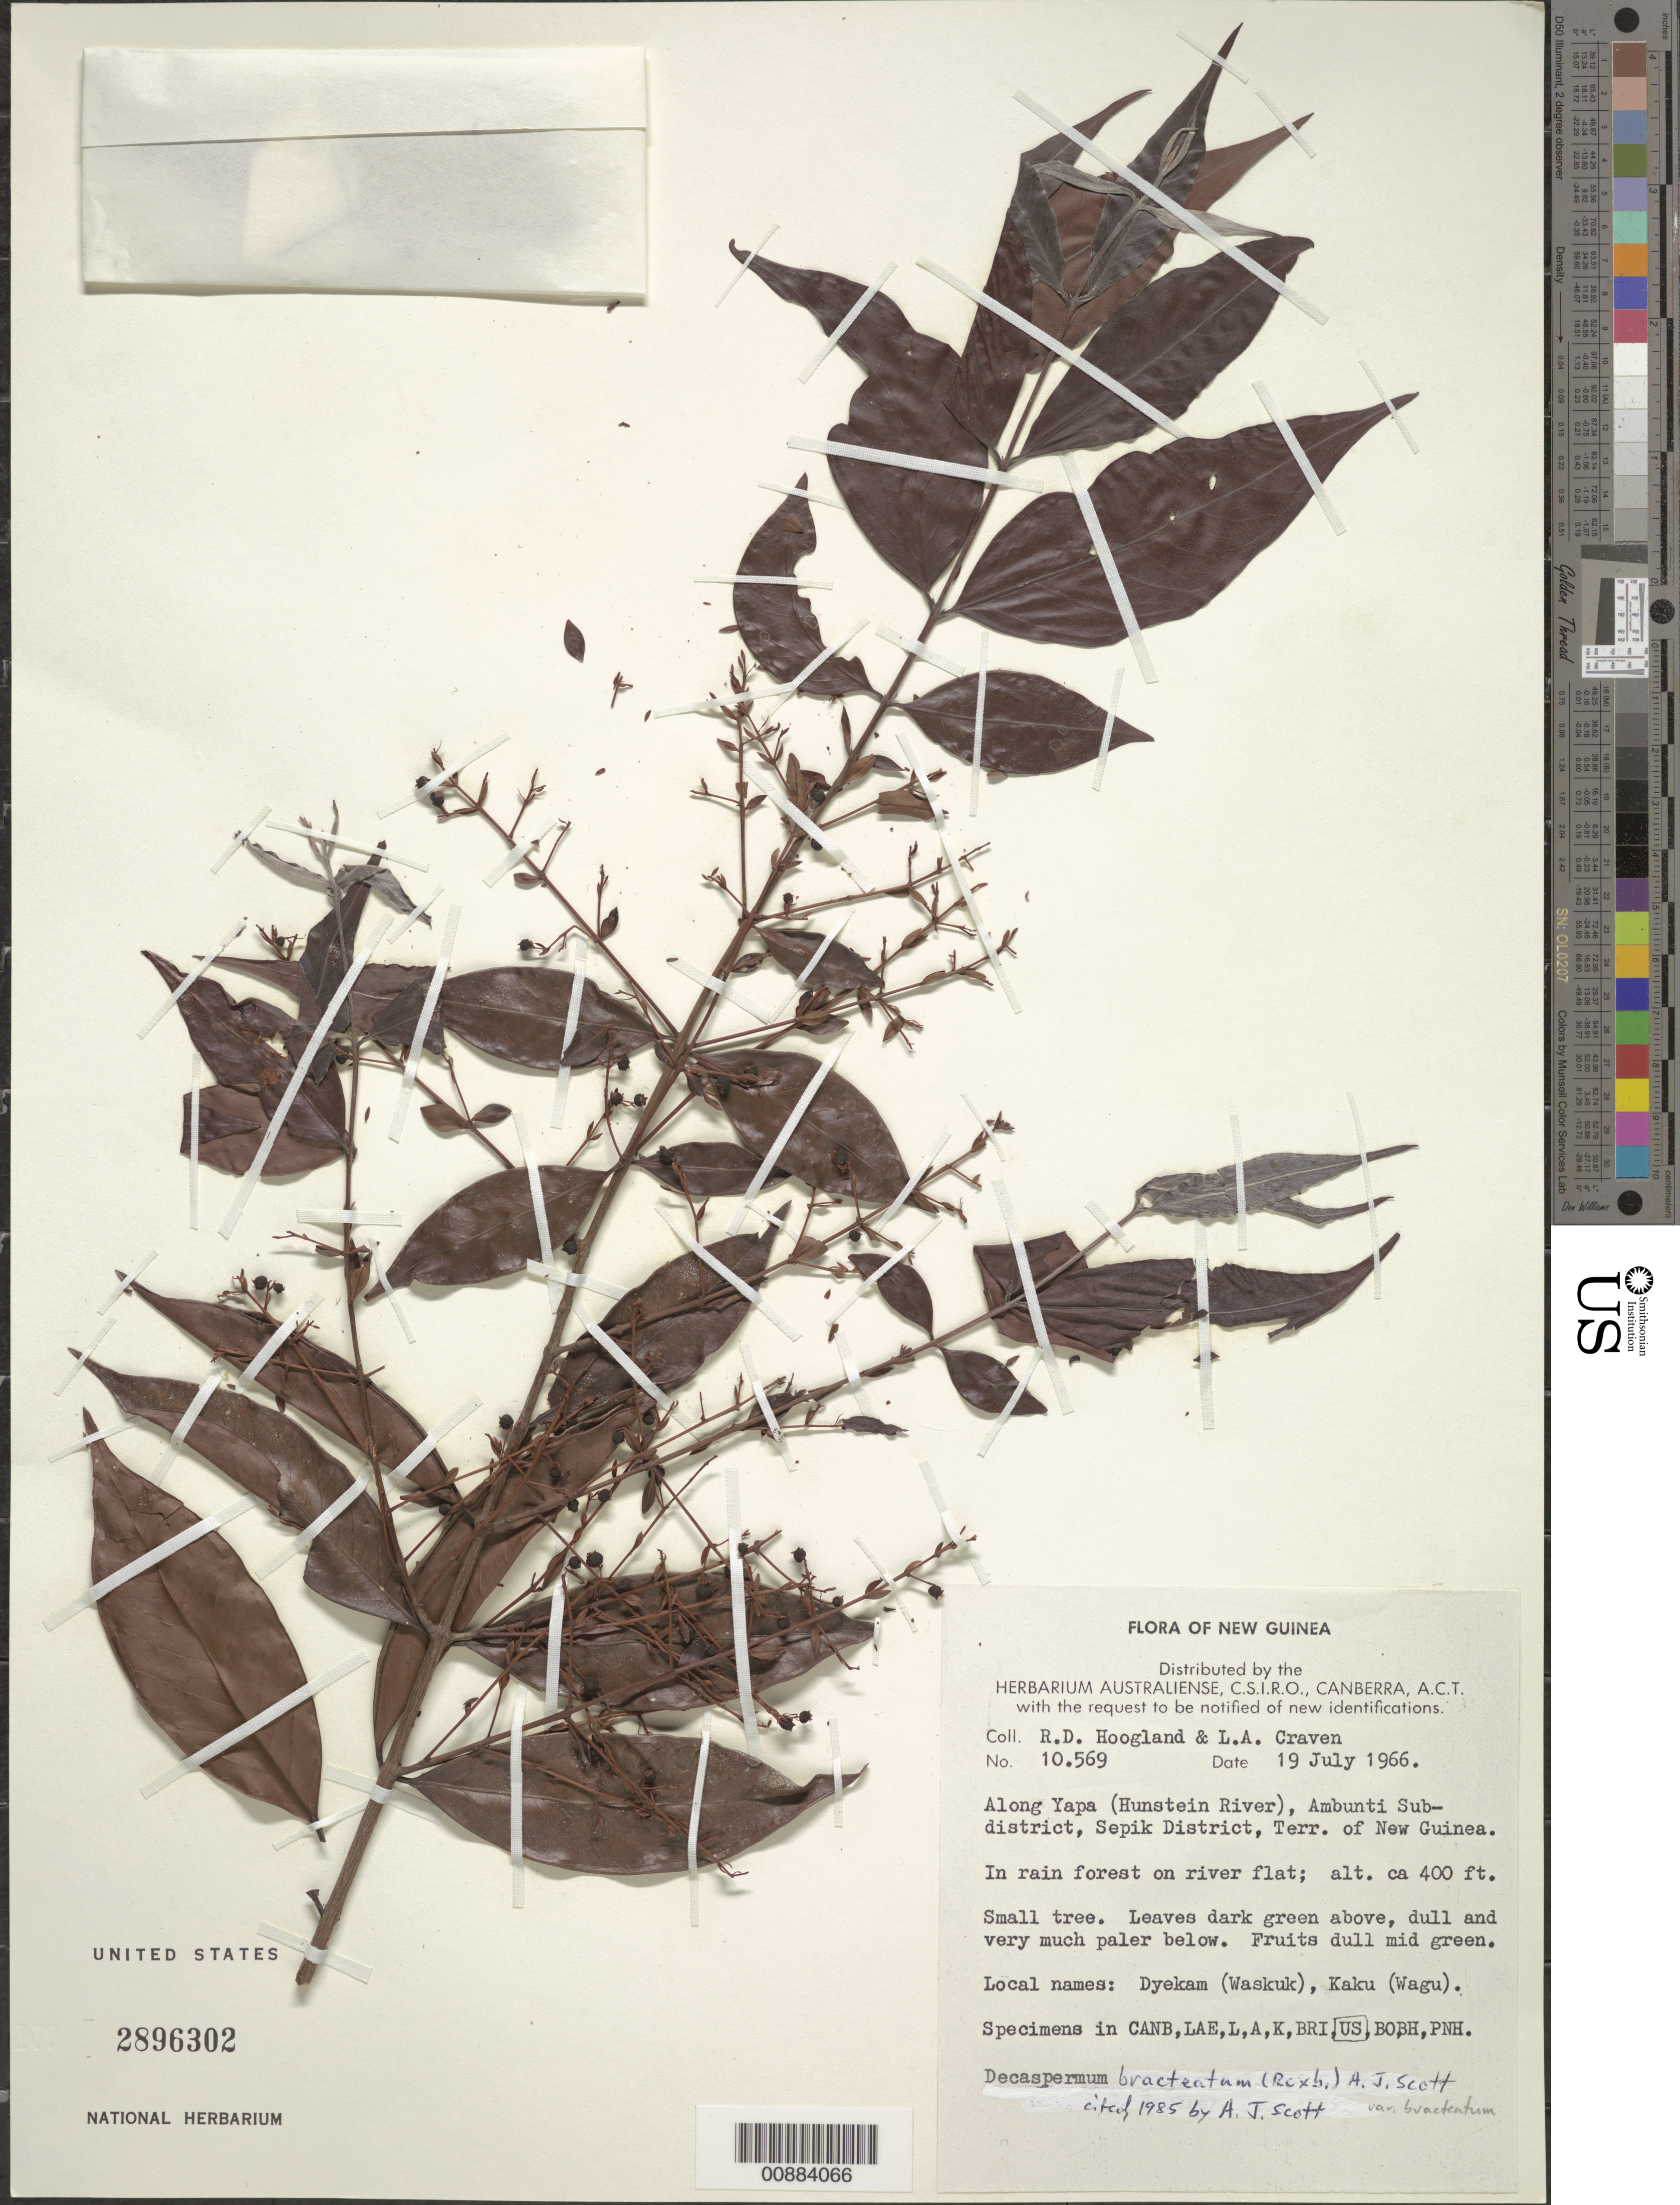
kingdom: Plantae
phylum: Tracheophyta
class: Magnoliopsida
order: Myrtales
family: Myrtaceae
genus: Decaspermum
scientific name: Decaspermum bracteatum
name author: (Roxb.) A.J. Scott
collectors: R. D. Hoogland & L. A. Craven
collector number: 10569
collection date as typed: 19 Jul 1966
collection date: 1966-07-19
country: Papua New Guinea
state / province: East Sepik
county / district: Ambunti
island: New Guinea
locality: Along Yapa (Hunstein River), Ambunti subdistrict, Sepik Dist.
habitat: in rain forest on river flat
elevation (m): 122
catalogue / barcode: US 2896302